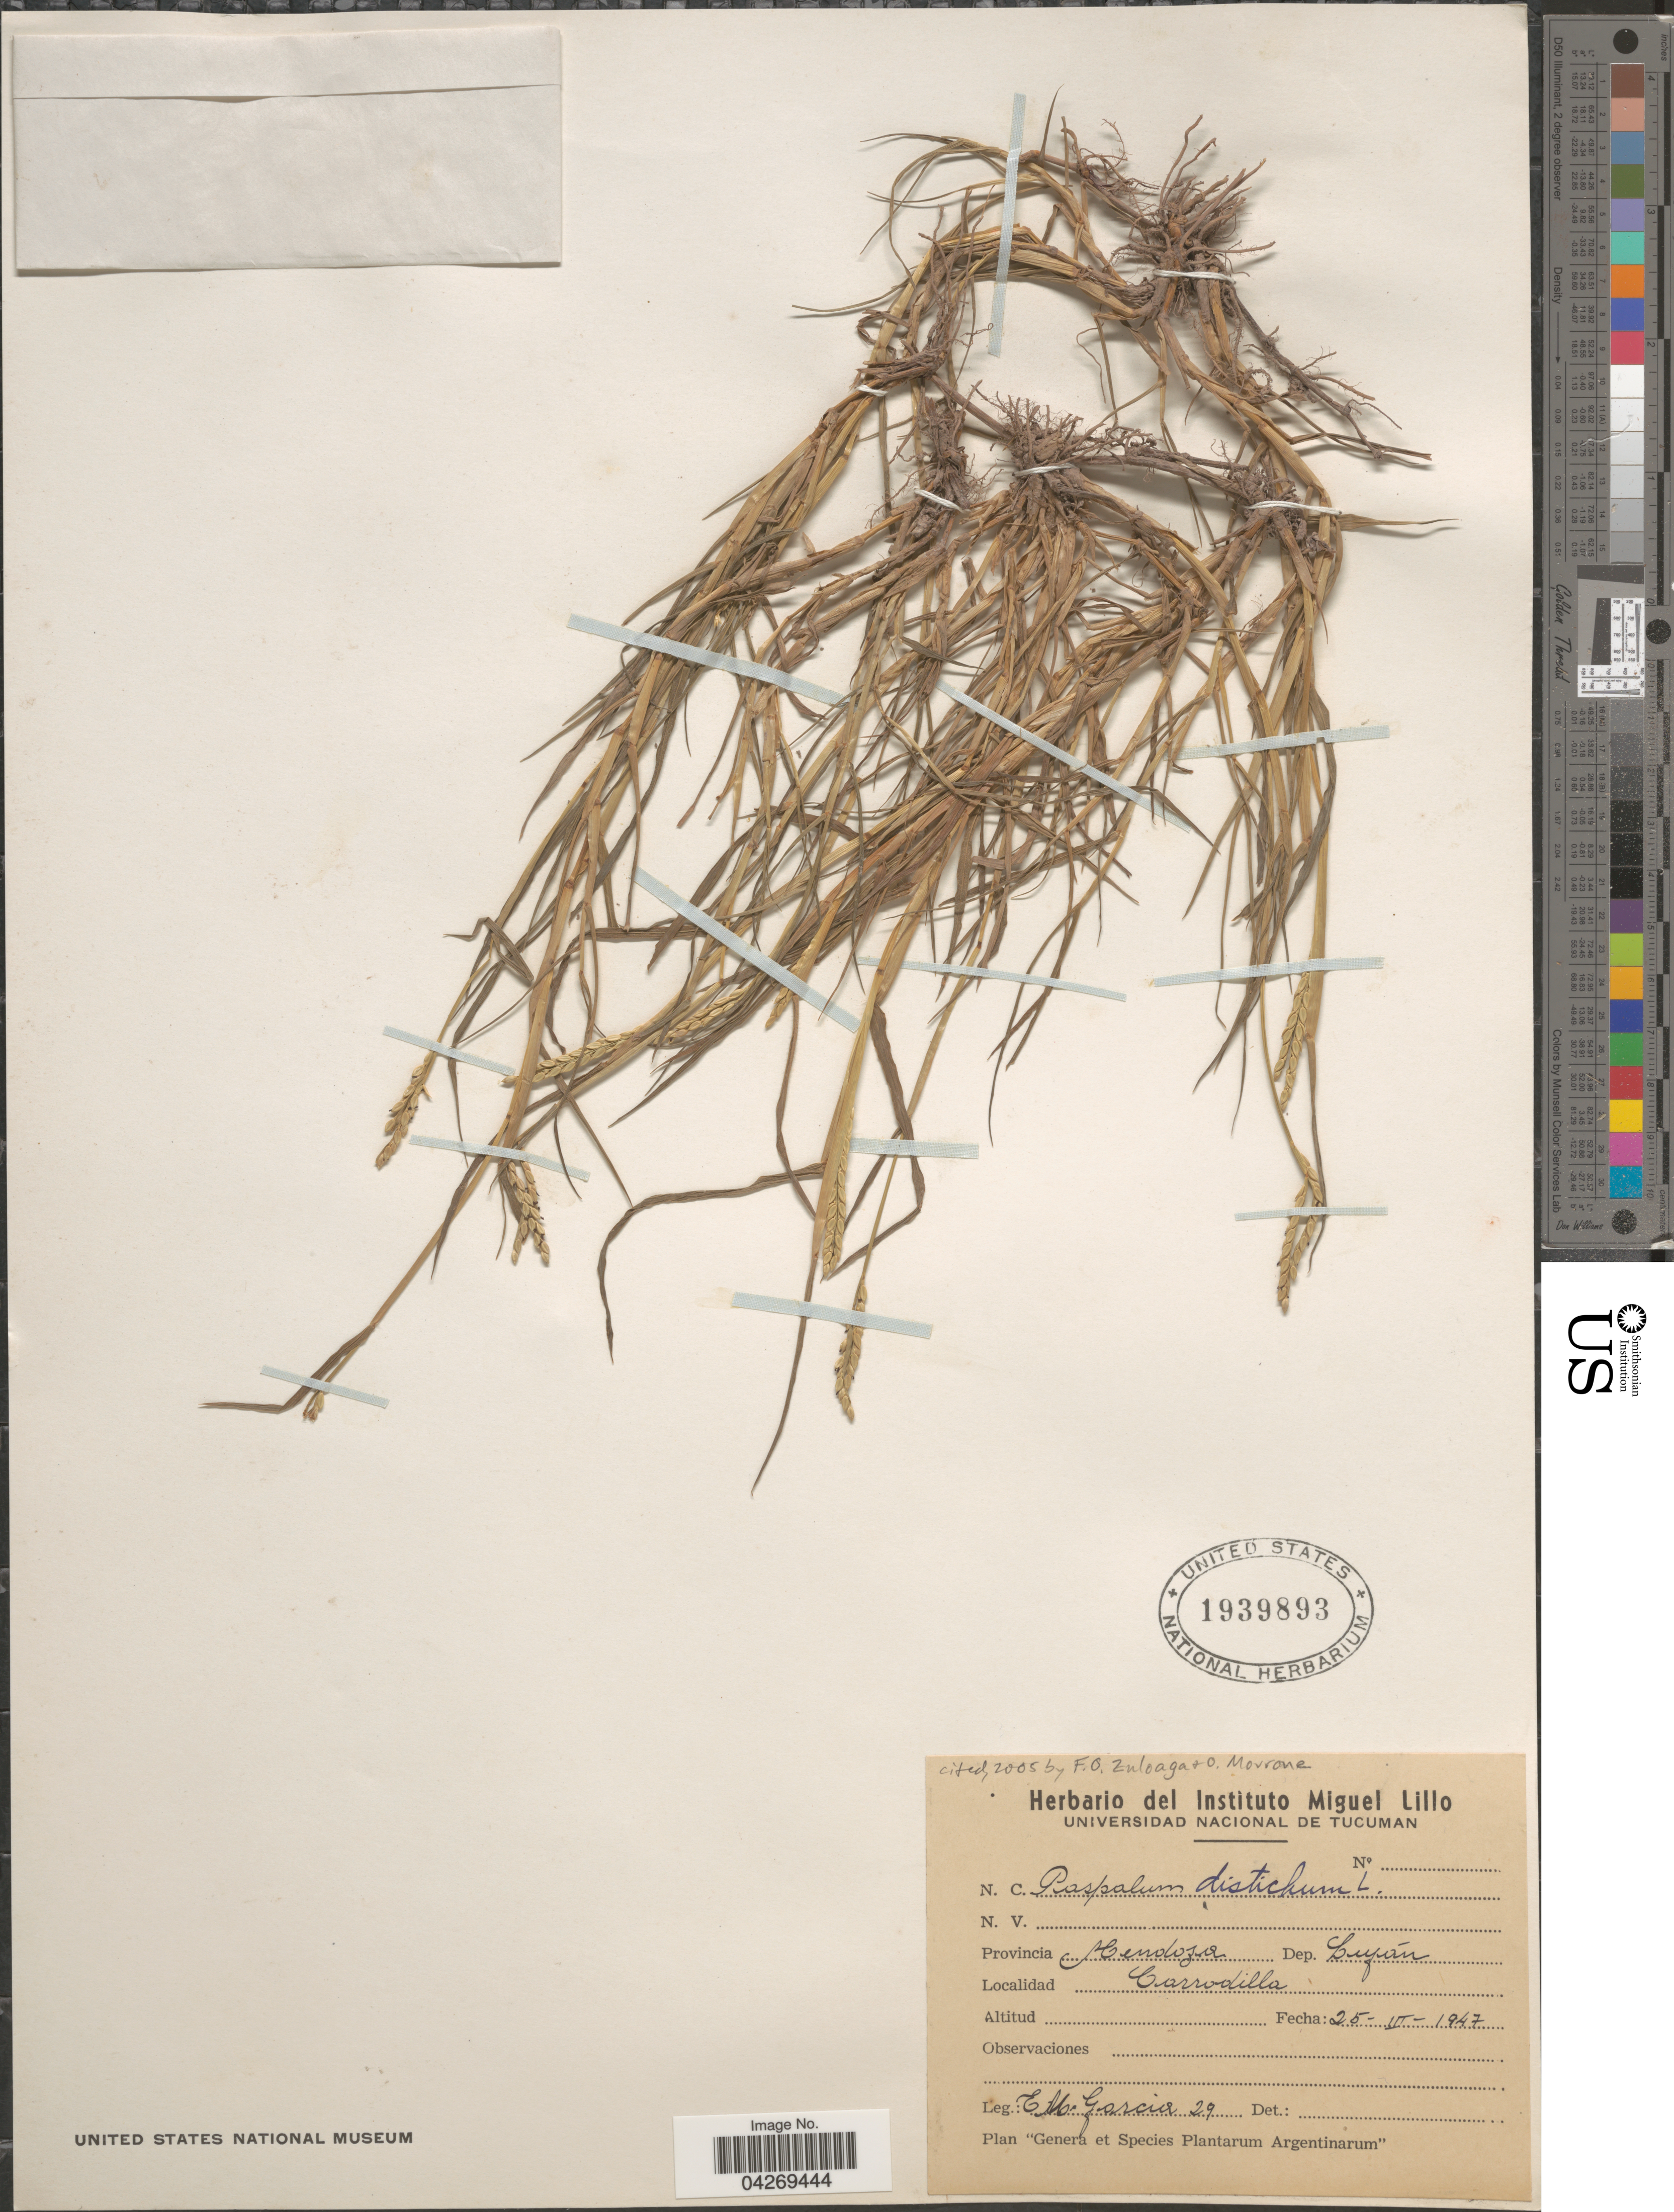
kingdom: Plantae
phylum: Tracheophyta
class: Liliopsida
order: Poales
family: Poaceae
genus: Paspalum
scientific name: Paspalum distichum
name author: L.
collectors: E. Garcia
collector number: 29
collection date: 1947-03-25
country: Argentina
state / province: Mendoza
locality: Dep. Luján. Carrodilla.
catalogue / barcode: US 1939893